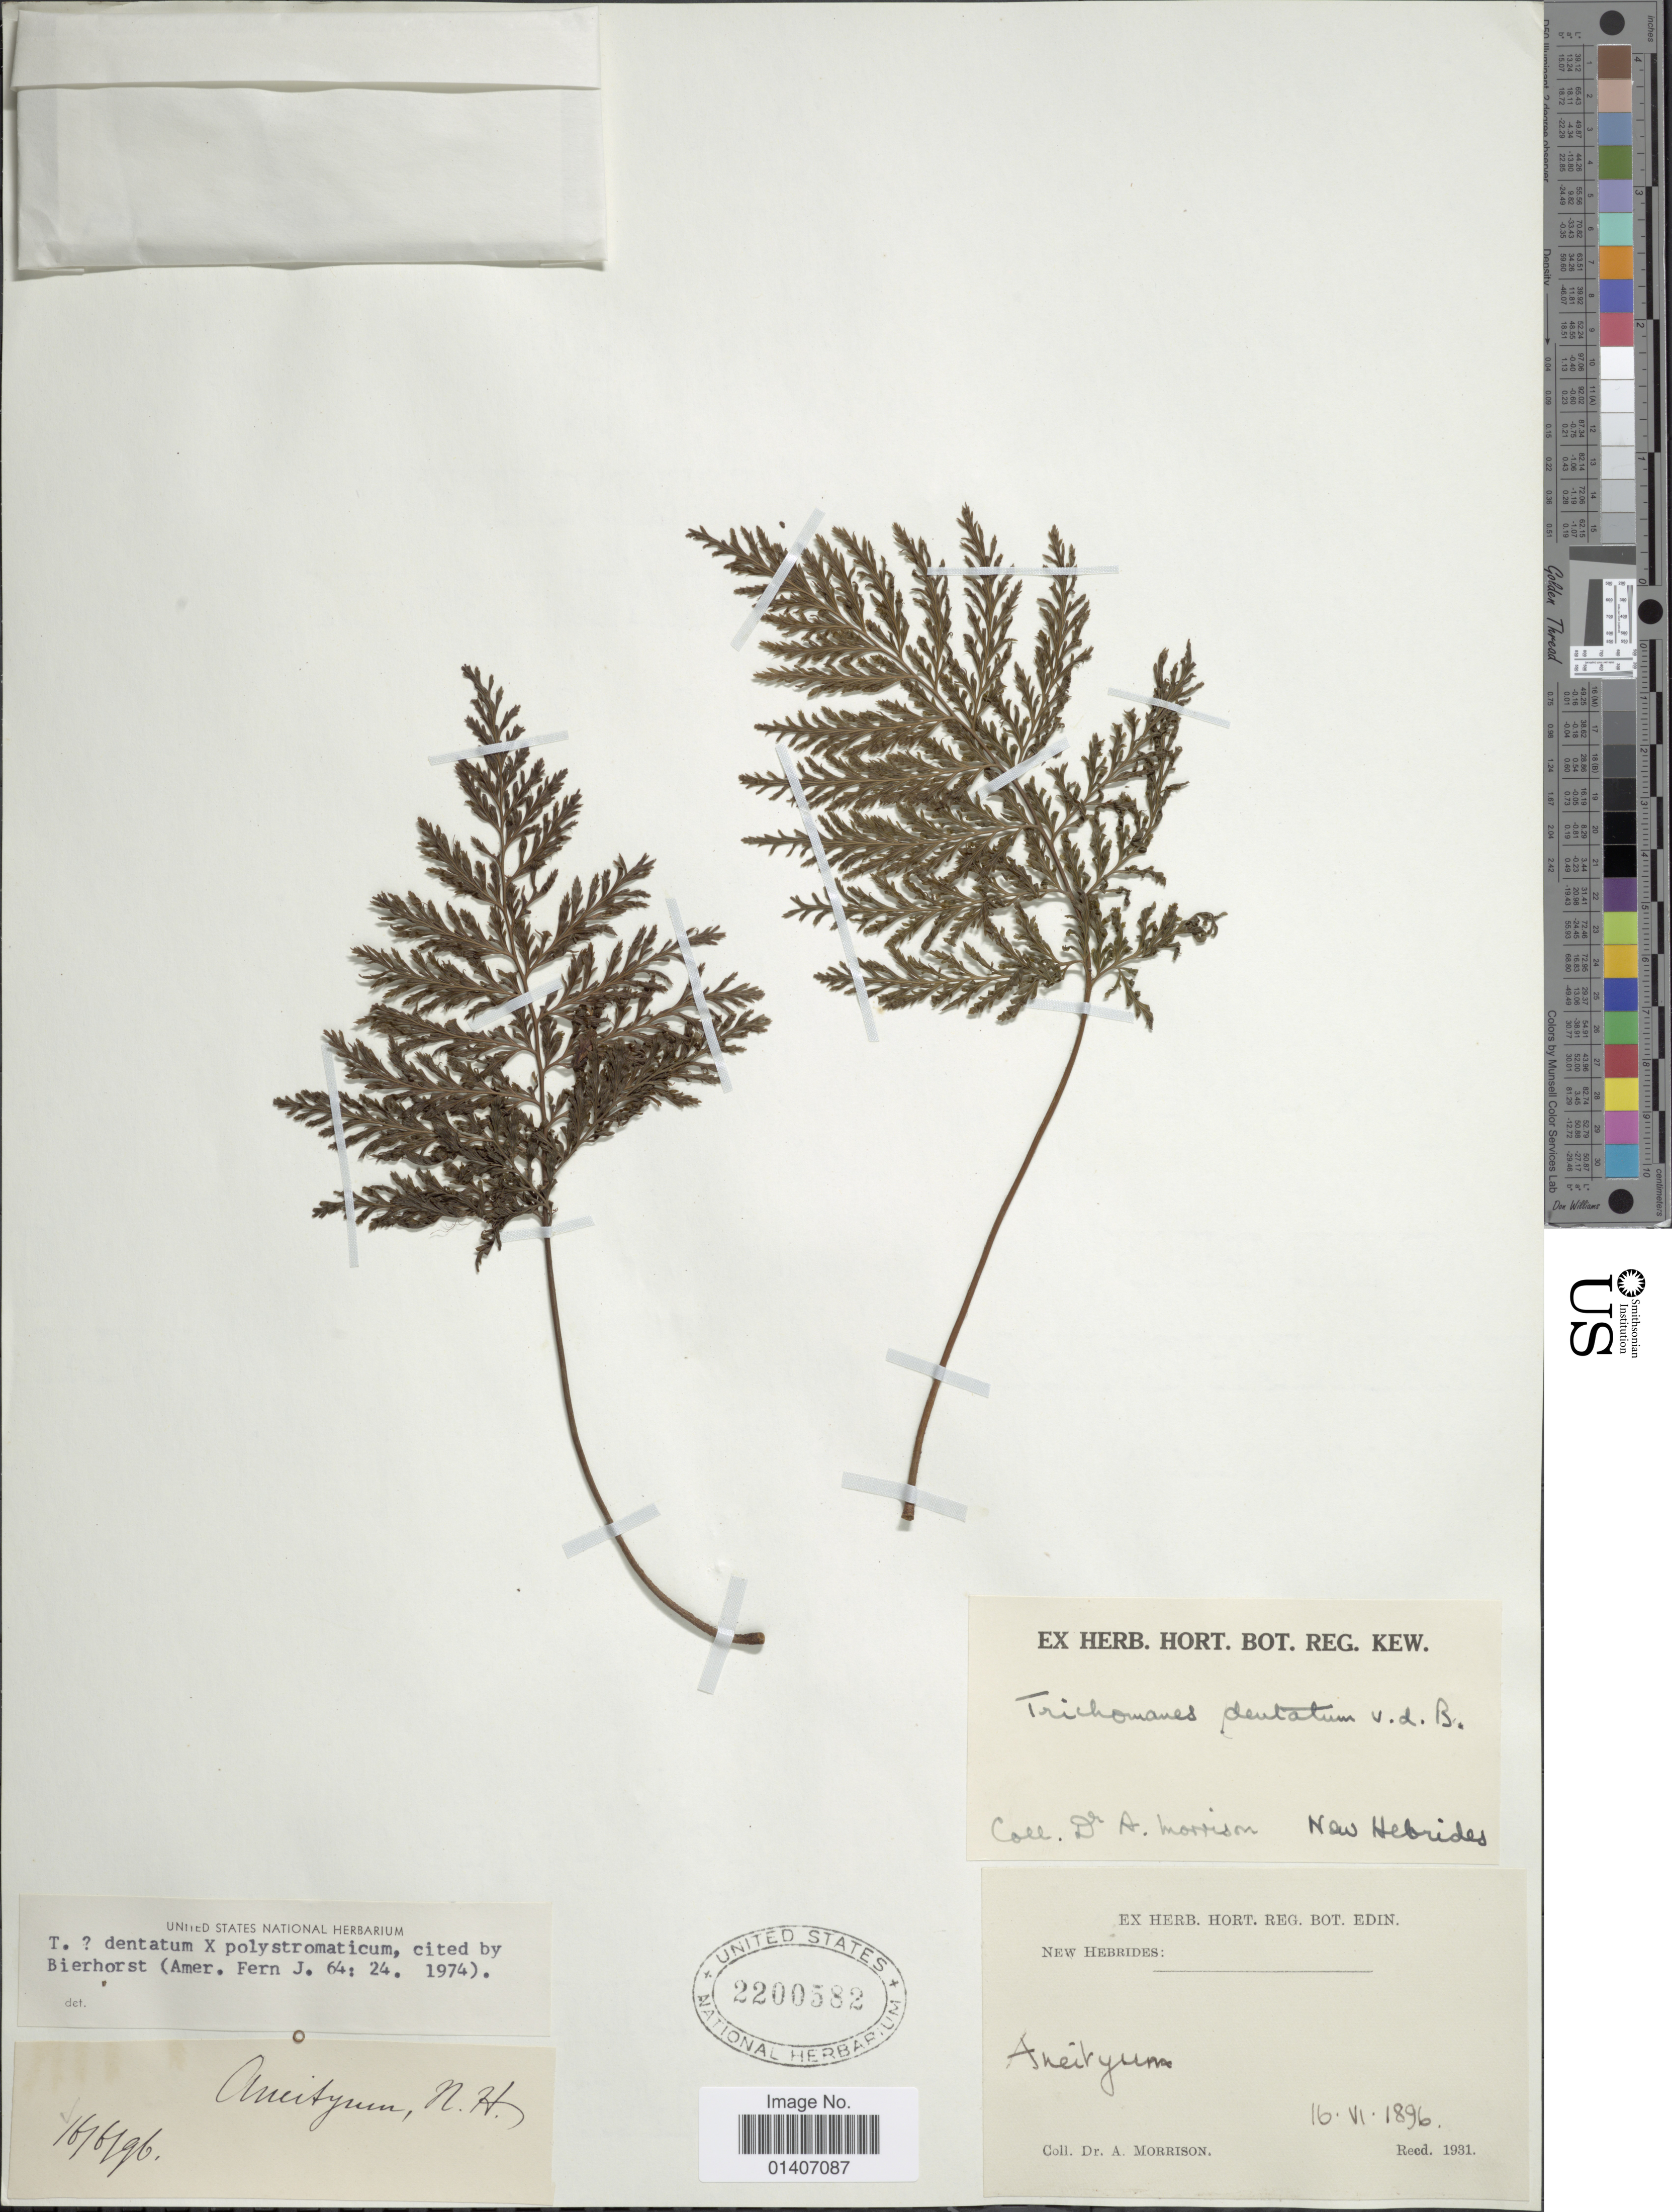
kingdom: Plantae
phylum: Tracheophyta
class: Polypodiopsida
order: Hymenophyllales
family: Hymenophyllaceae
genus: Abrodictyum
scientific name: Abrodictyum dentatum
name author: (Bosch) Ebihara & K. Iwats.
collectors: A. Morrison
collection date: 1896-06-16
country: Vanuatu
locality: New Hebrides, Aneityum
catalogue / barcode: US 2200582